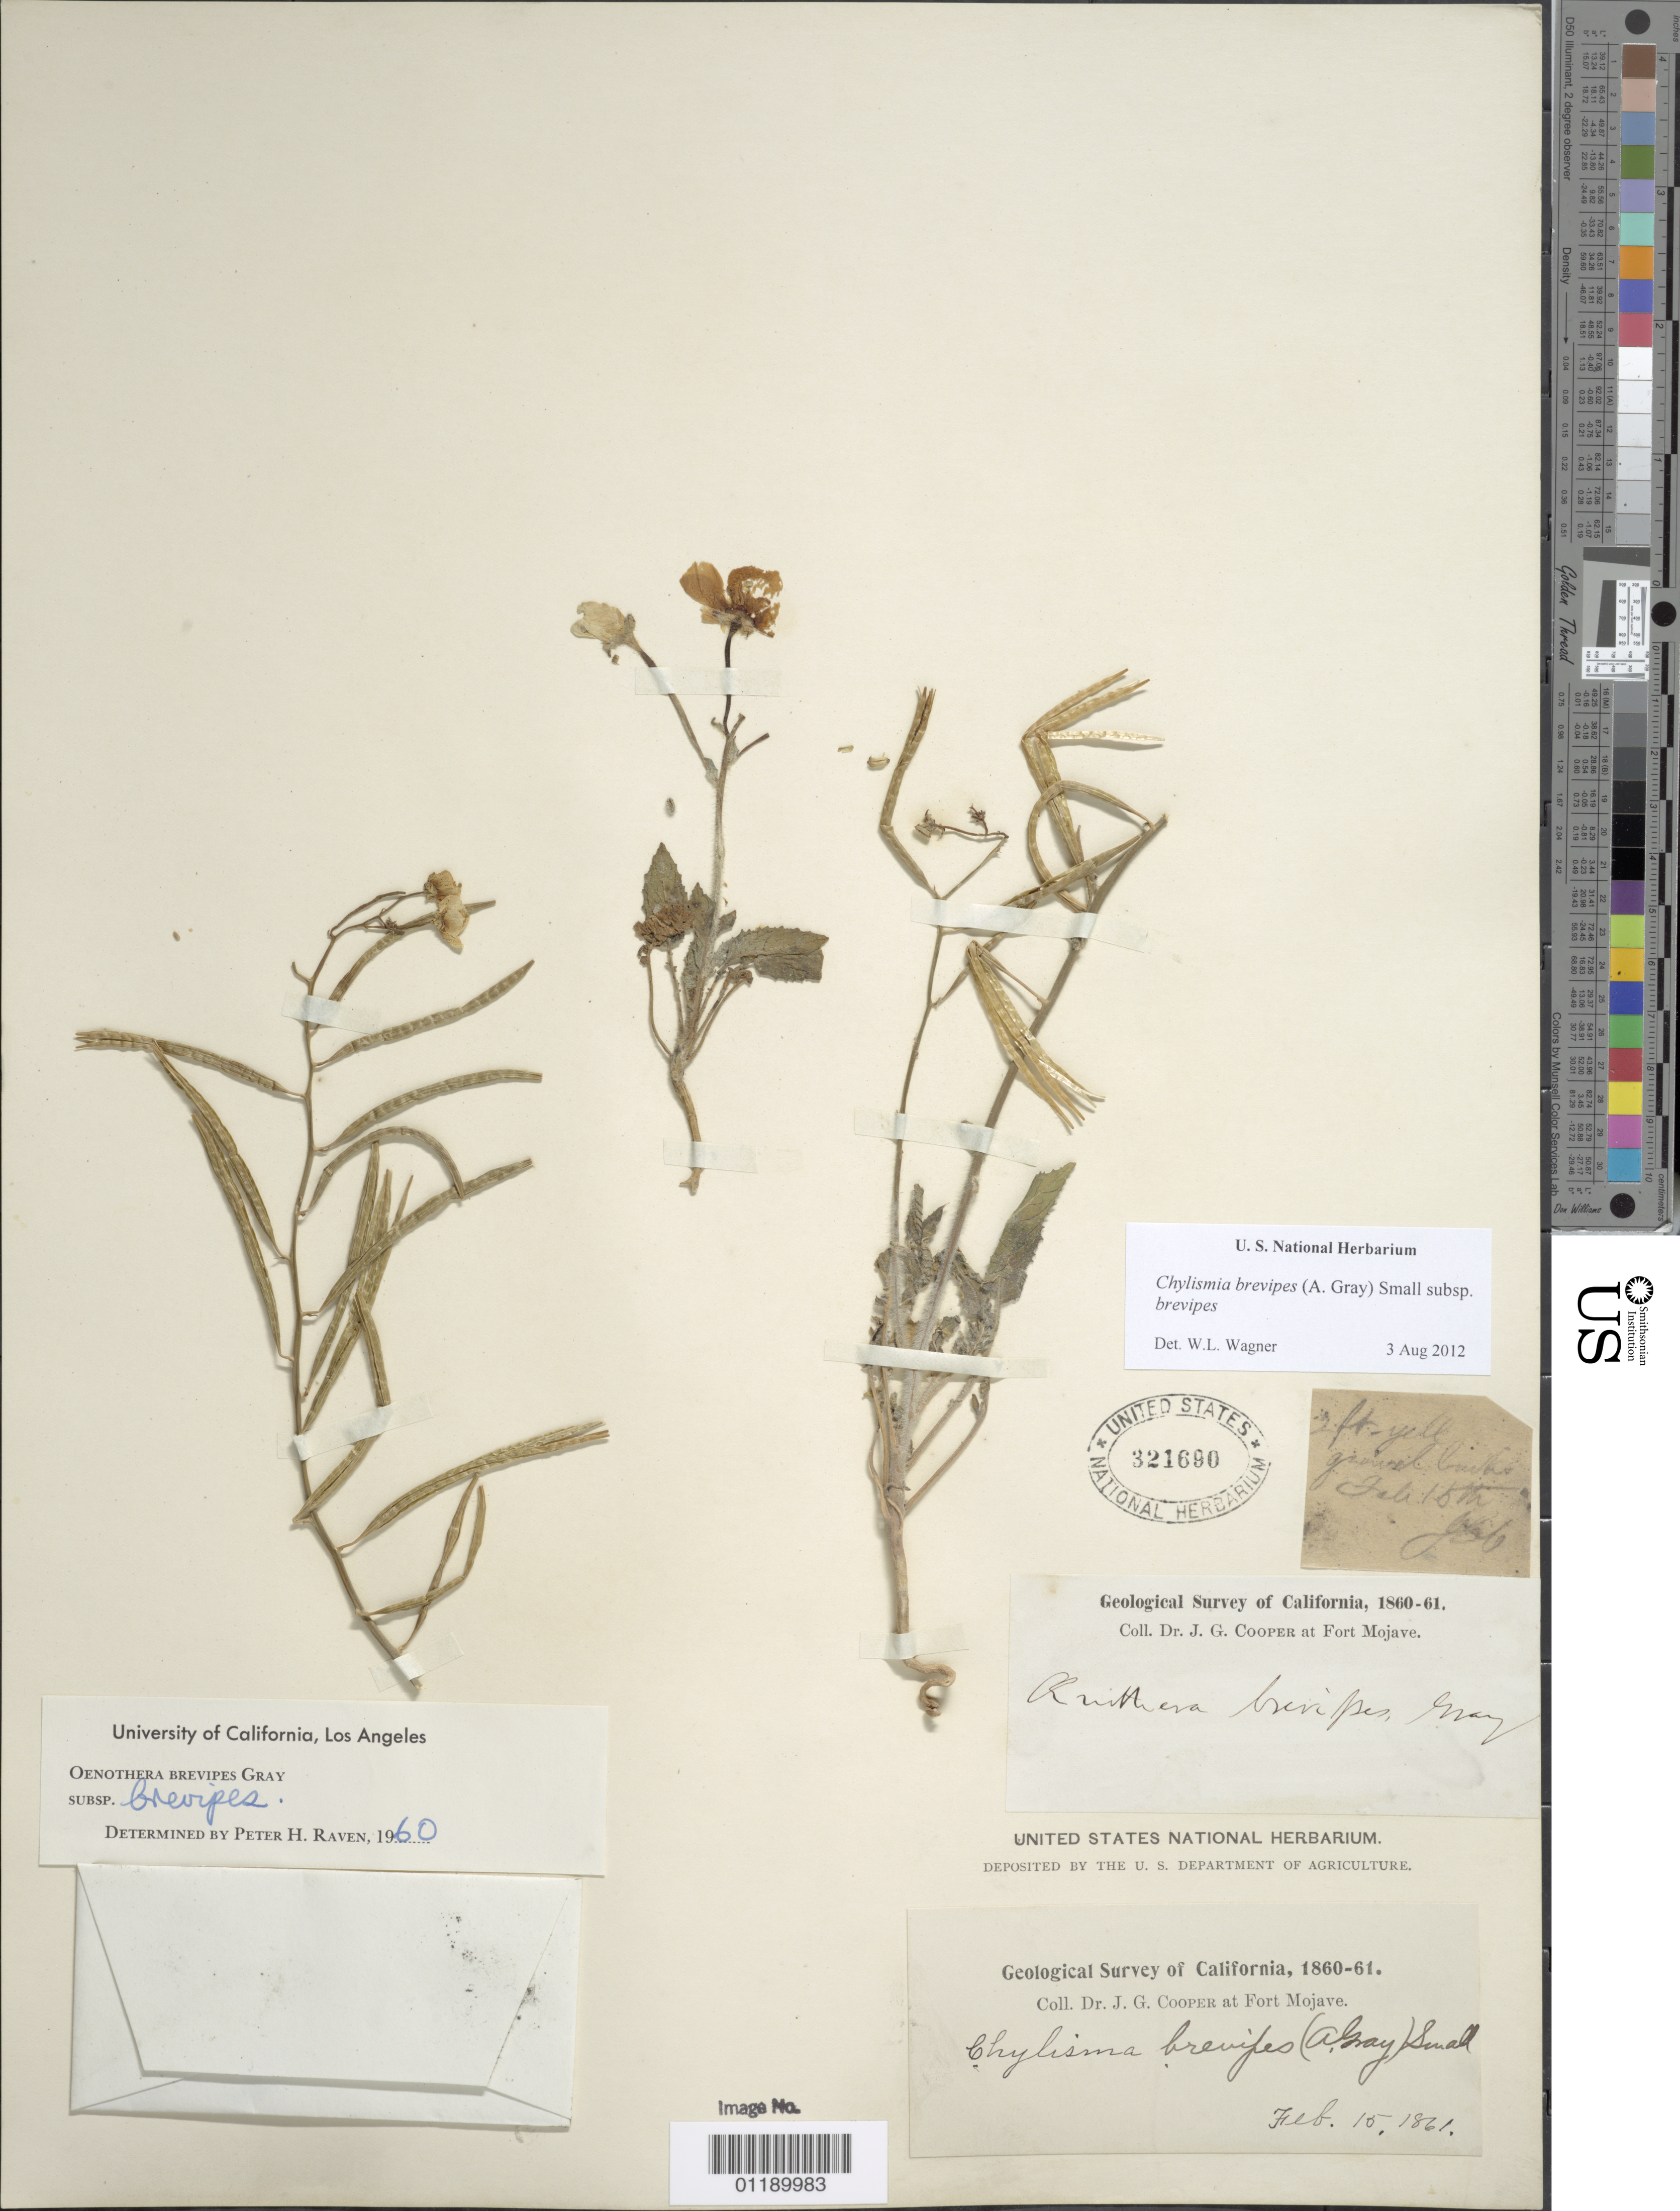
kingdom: Plantae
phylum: Tracheophyta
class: Magnoliopsida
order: Myrtales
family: Onagraceae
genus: Chylismia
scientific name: Chylismia brevipes subsp. brevipes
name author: (A. Gray) Small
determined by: Wagner, W. L., (BOT), Smithsonian Institution - National Museum of Natural History (UNITED STATES)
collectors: J. G. Cooper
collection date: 1861-02-25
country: United States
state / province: California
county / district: San Bernardino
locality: at Fort Mojave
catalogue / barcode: US 321690